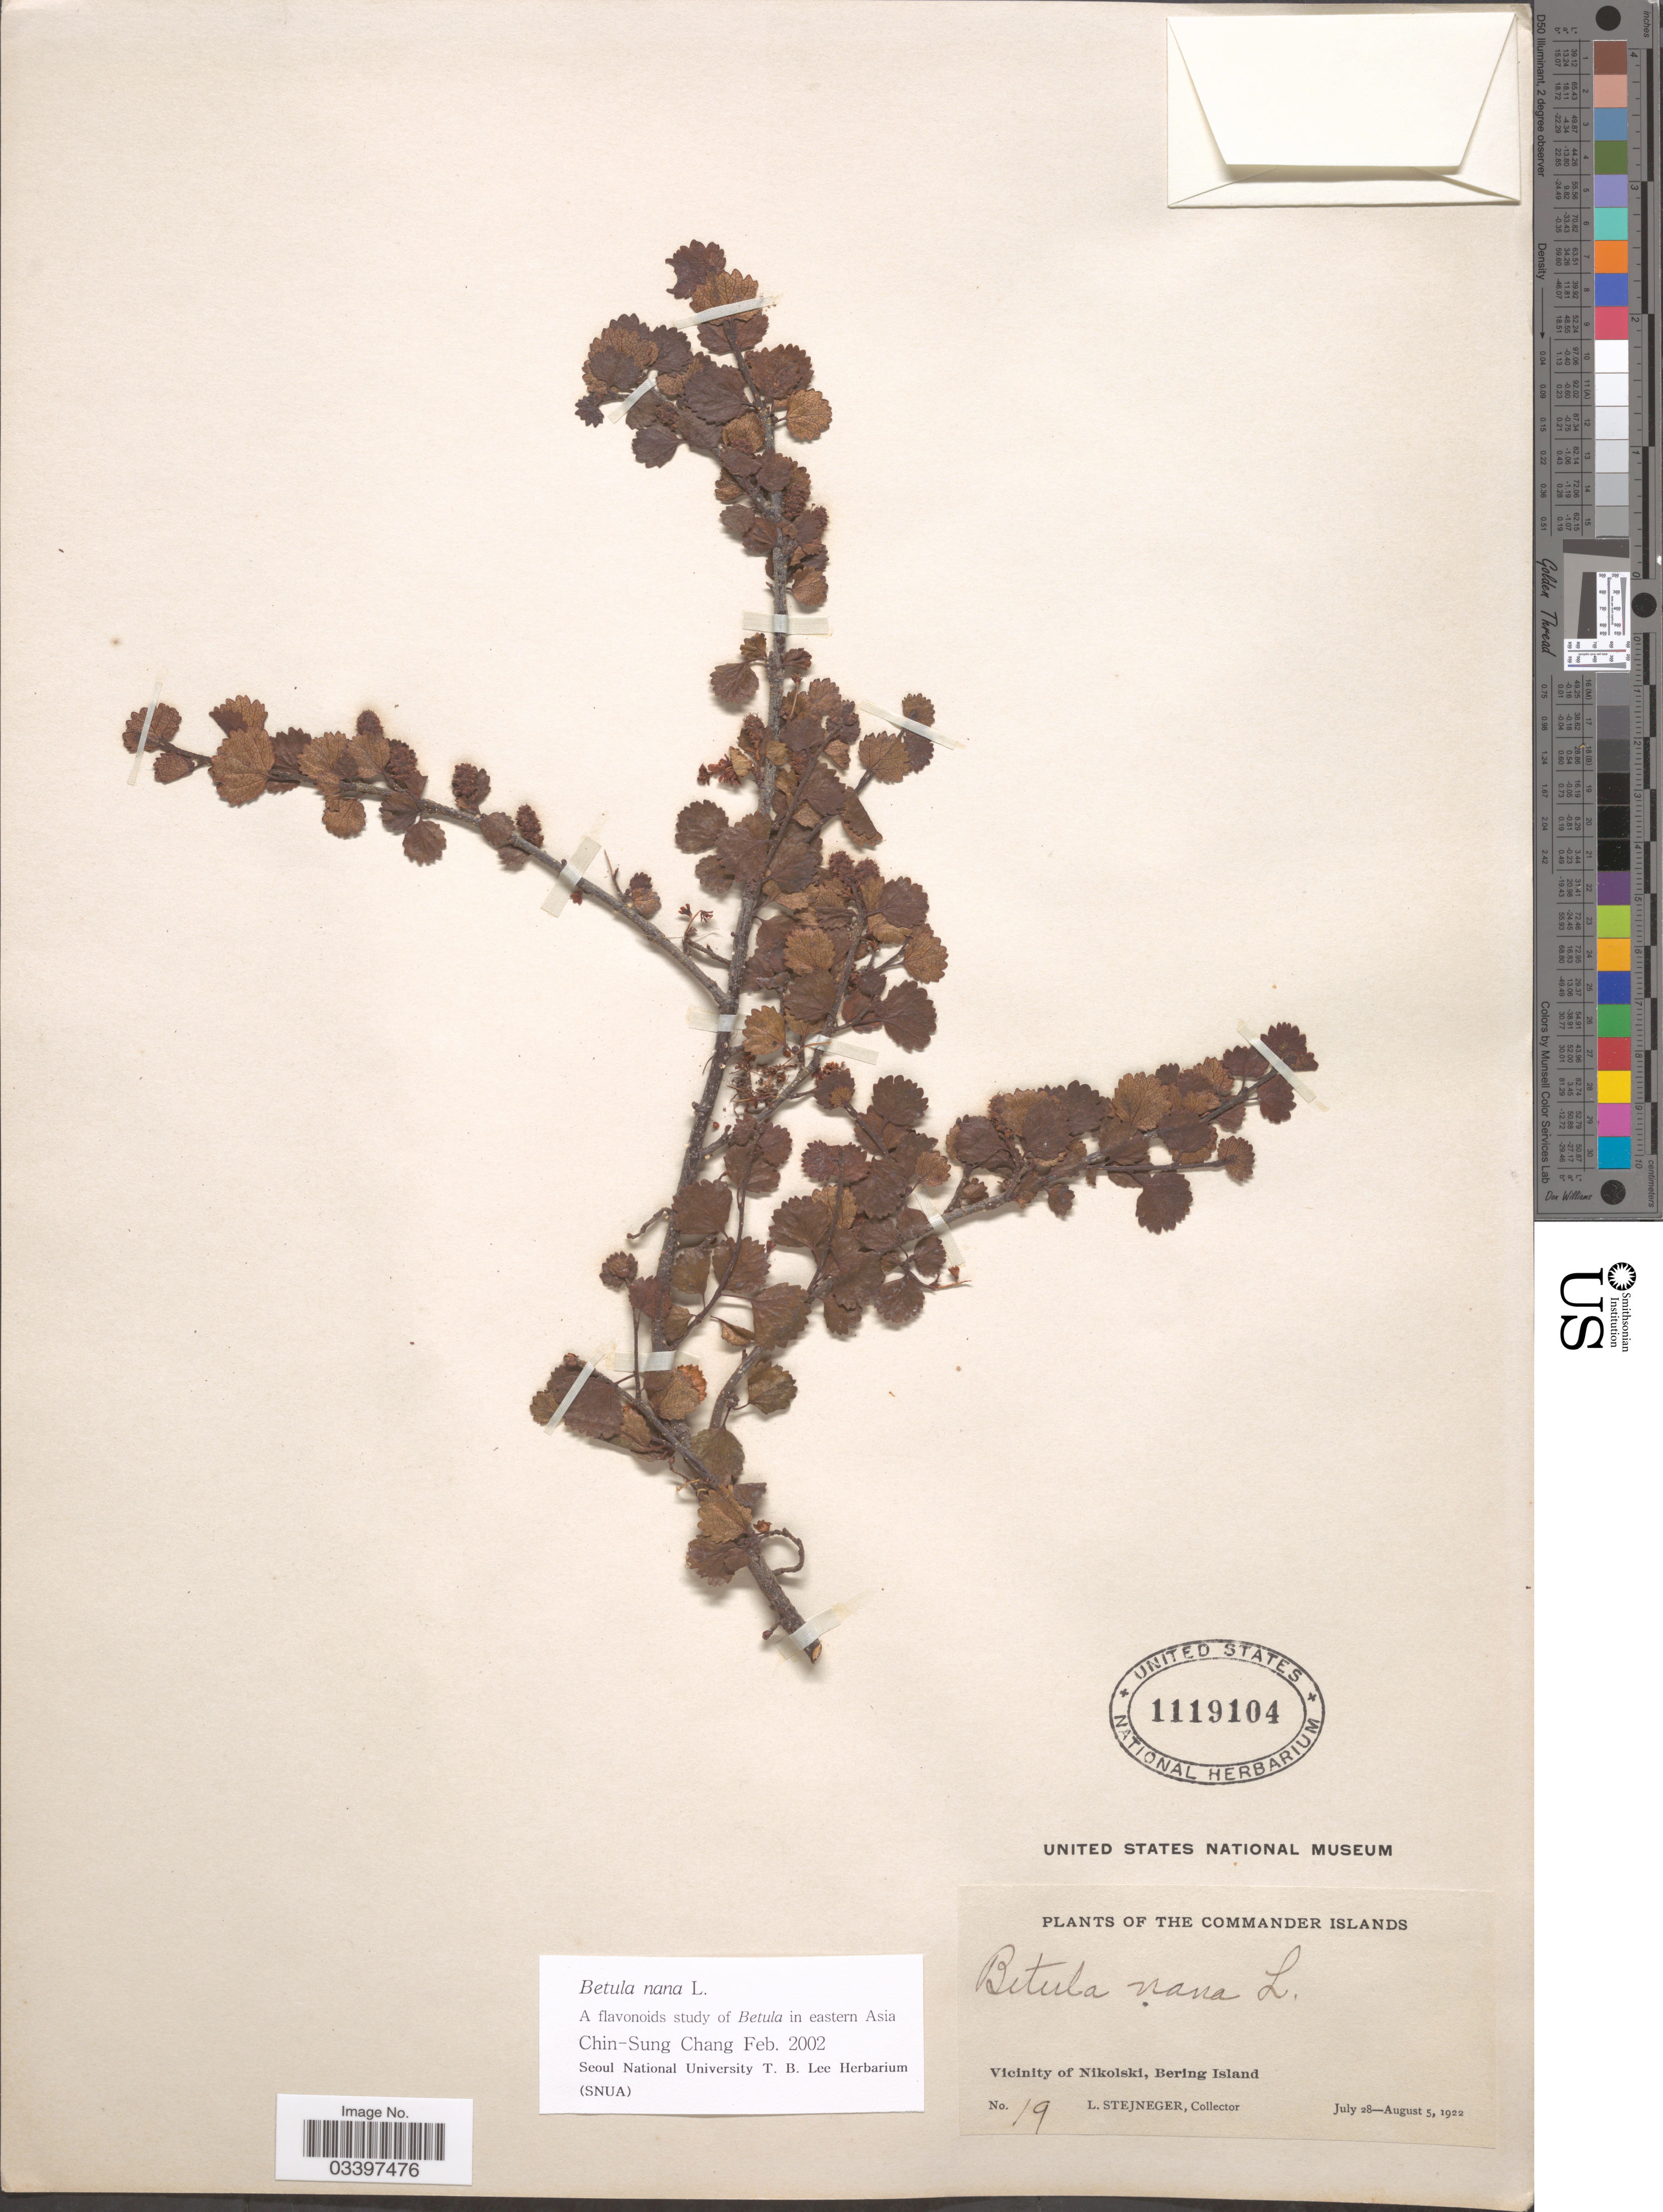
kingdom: Plantae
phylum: Tracheophyta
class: Magnoliopsida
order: Fagales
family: Betulaceae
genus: Betula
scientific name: Betula nana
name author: L.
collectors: L. Stejneger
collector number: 19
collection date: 1922-07-28/1922-08-05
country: Russian Federation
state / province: Kamchatka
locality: The Commander Islands. Vicinity of Nikolski, Bering Island.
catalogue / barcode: US 1119104